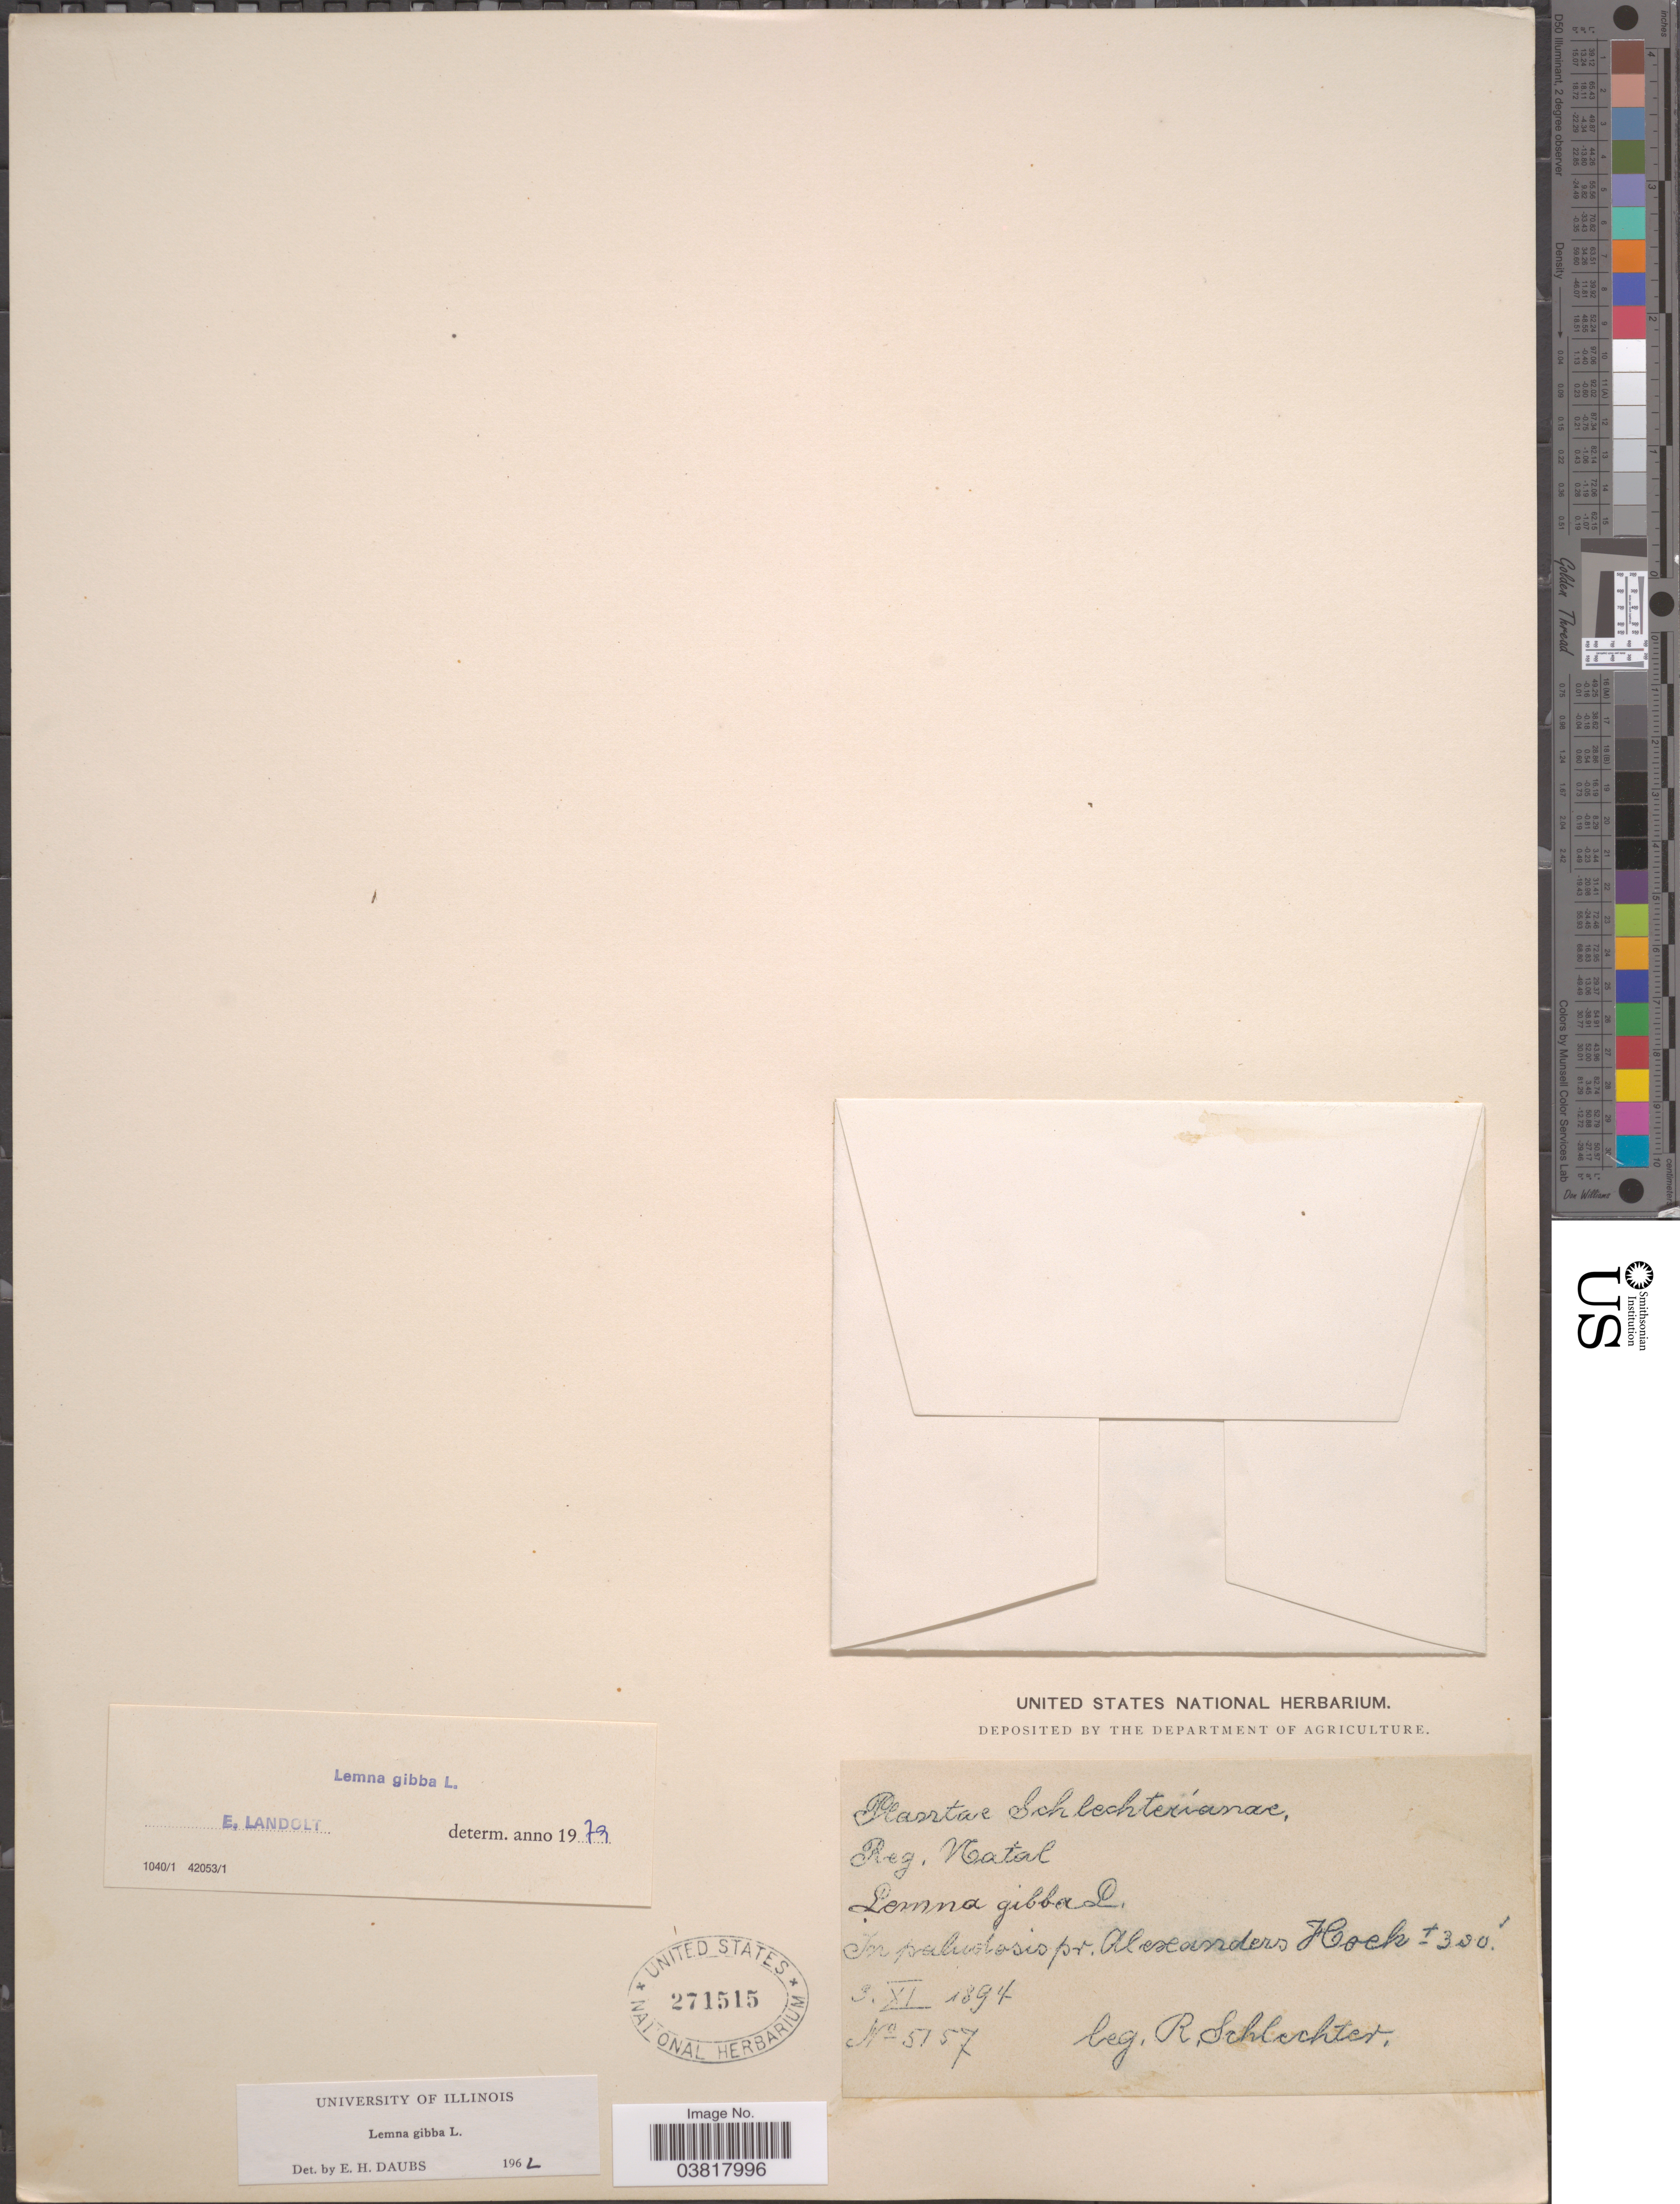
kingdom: Plantae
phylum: Tracheophyta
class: Liliopsida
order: Alismatales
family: Araceae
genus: Lemna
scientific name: Lemna gibba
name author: L.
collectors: F. R. R. Schlechter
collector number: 5157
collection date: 1894-11-03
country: South Africa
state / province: KwaZulu-Natal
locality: Reg. Natal. In paludosis pr. Alexanders Hoek.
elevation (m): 91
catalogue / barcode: US 271515